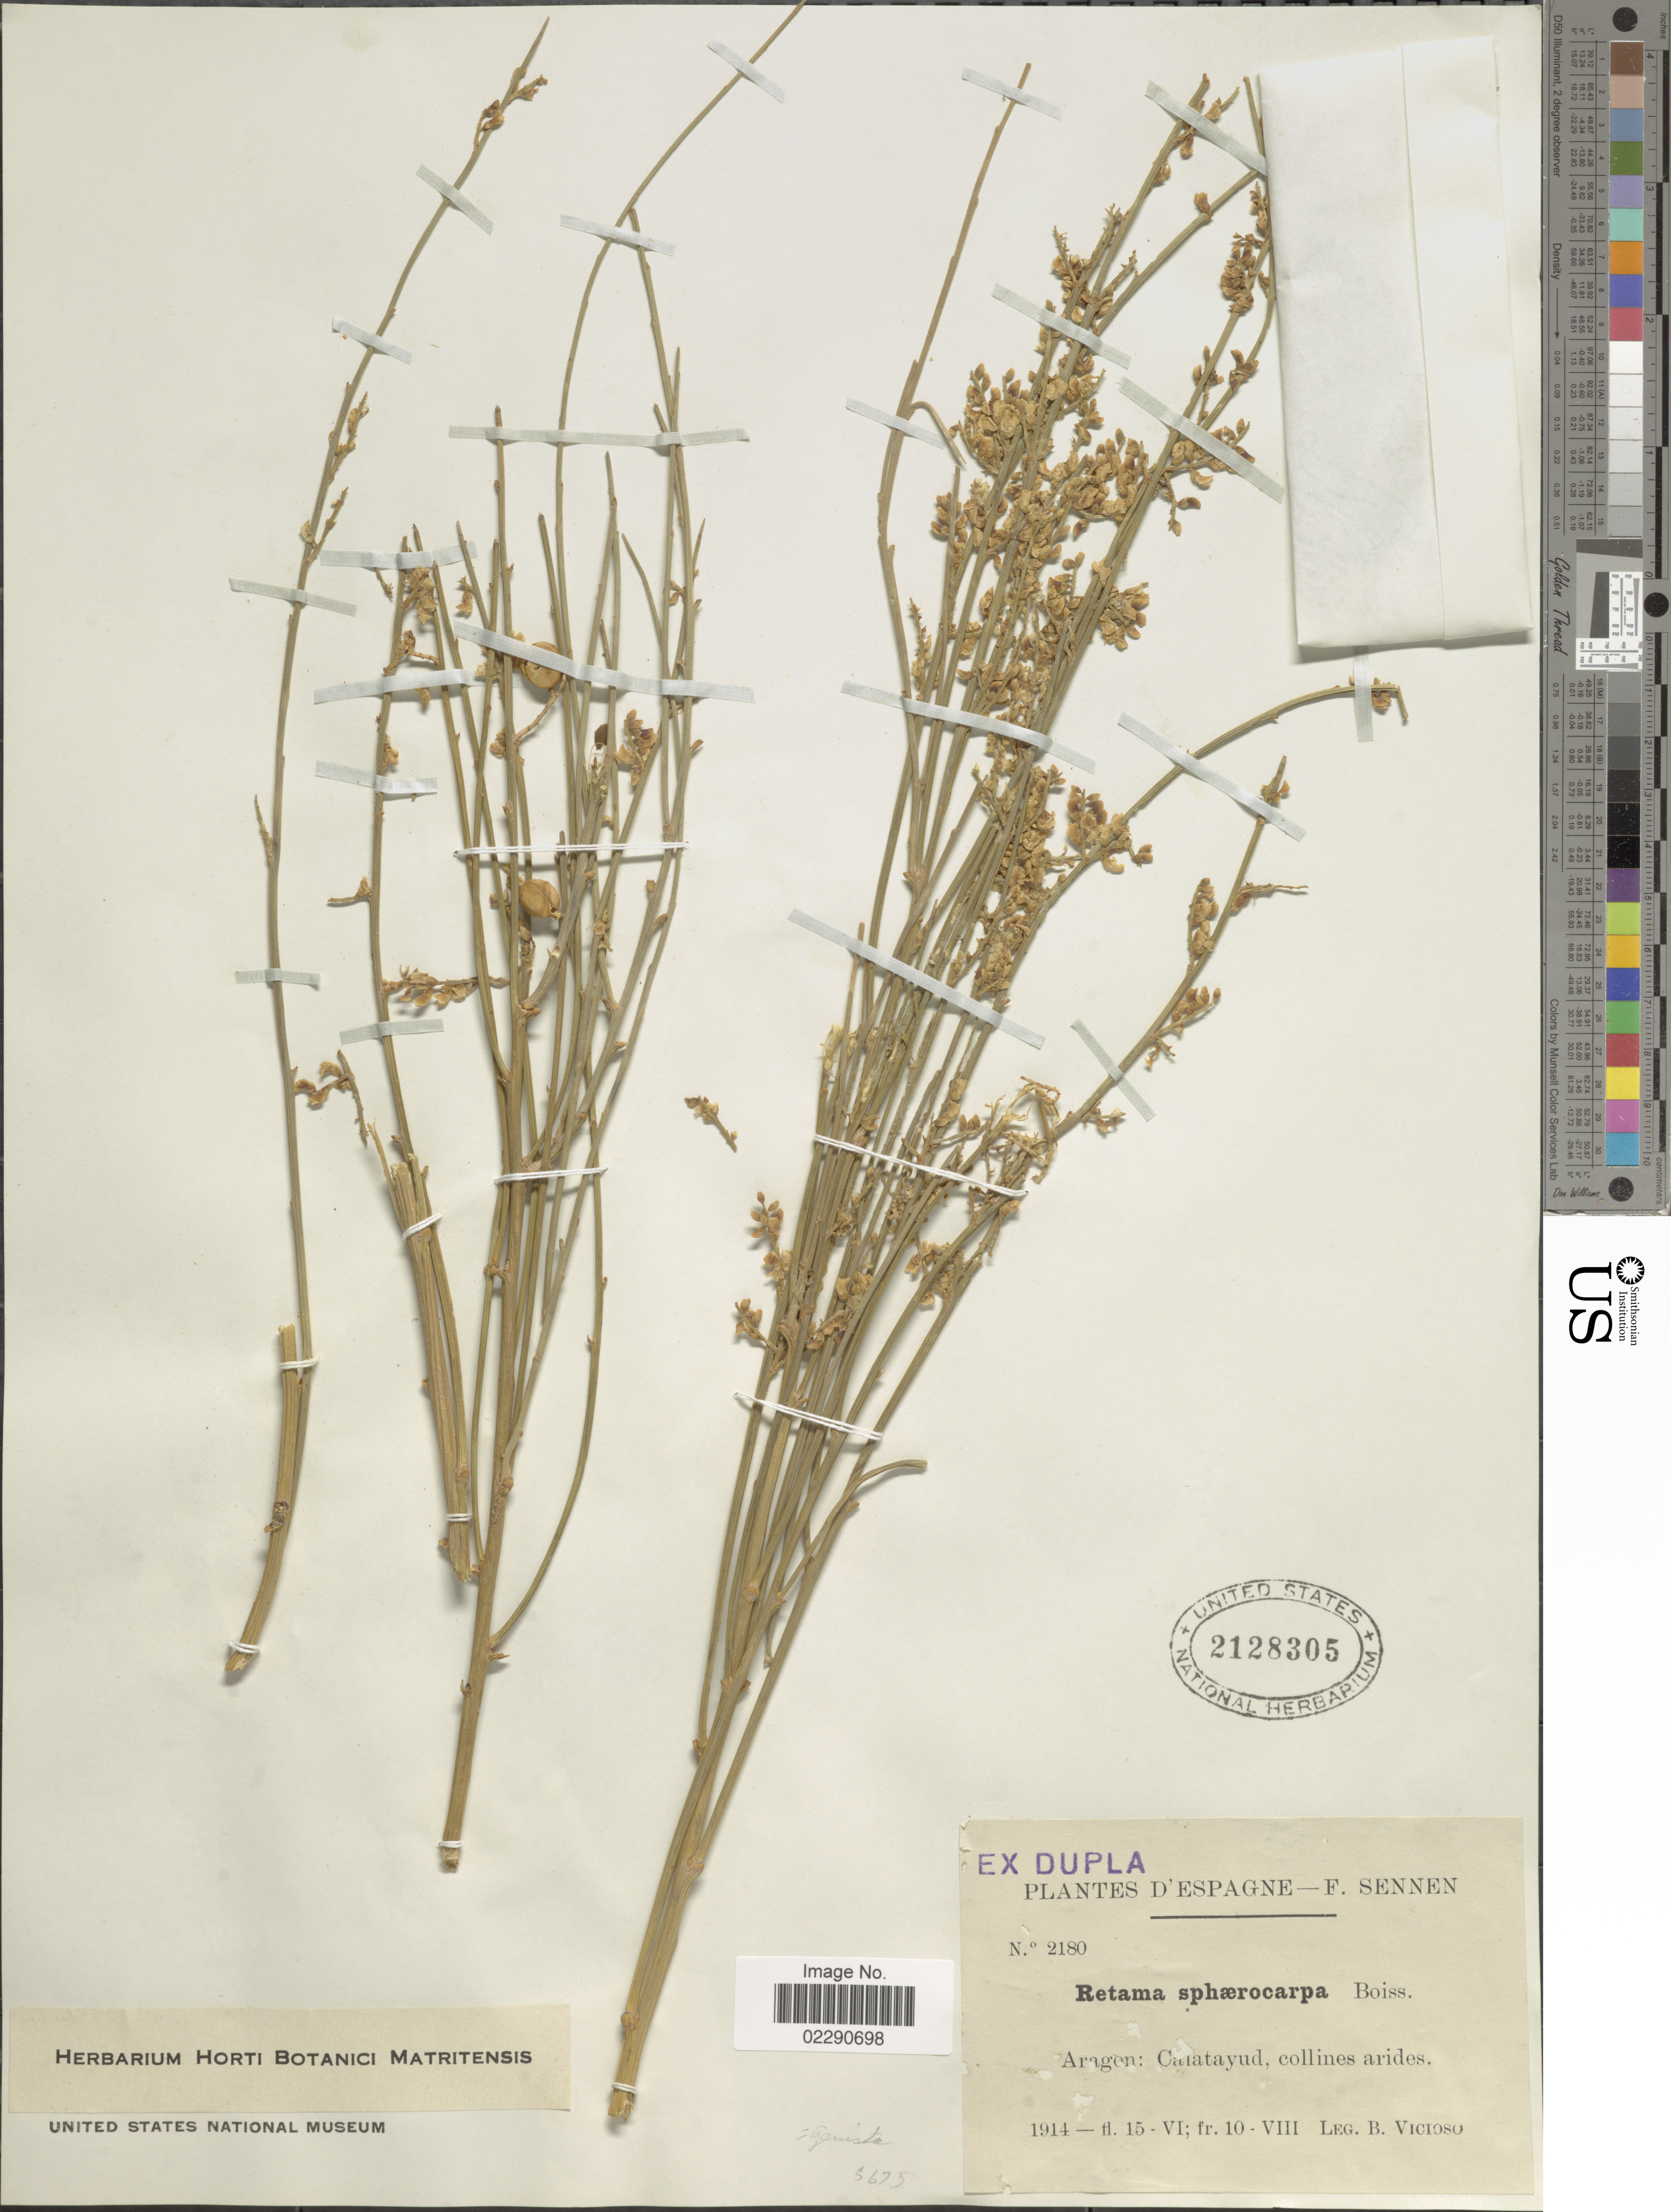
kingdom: Plantae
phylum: Tracheophyta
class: Magnoliopsida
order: Fabales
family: Fabaceae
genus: Retama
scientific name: Retama sphaerocarpa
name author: (L.) Boiss.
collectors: Vicioso, B.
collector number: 2180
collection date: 1914-06-15/1914-08-10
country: Spain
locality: Espagne, Aragen, Calatayud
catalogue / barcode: US 2128305